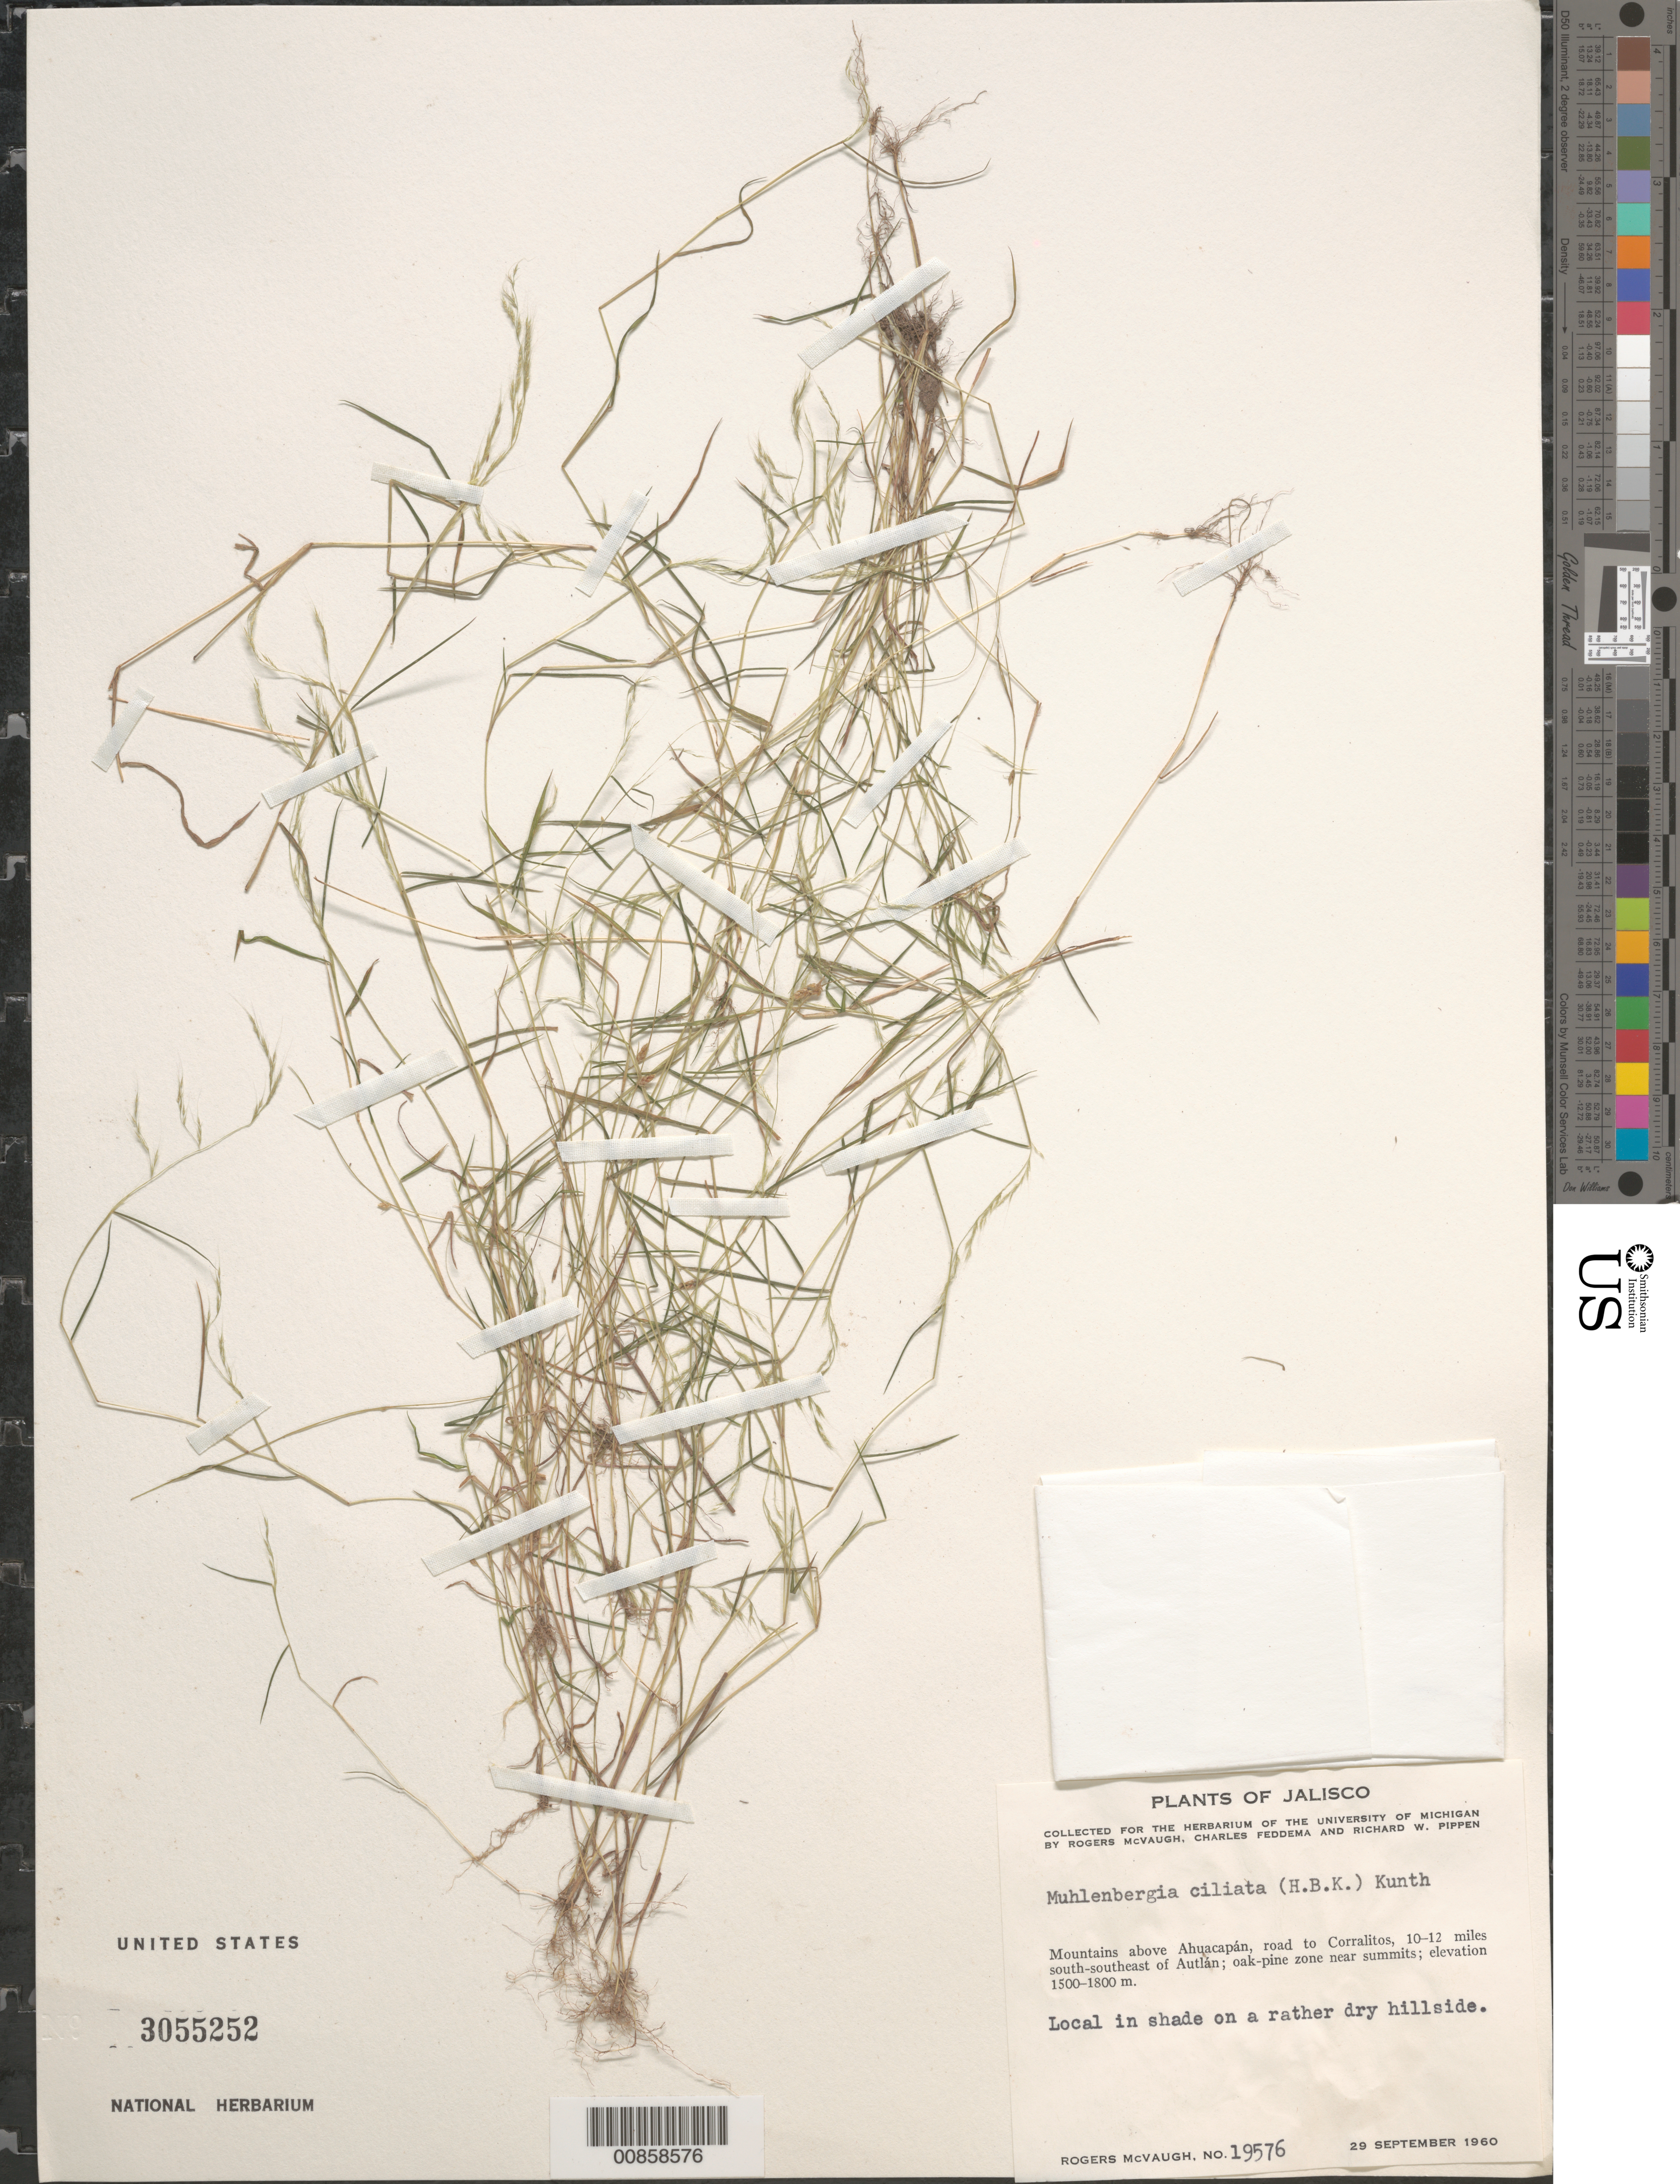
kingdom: Plantae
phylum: Tracheophyta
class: Liliopsida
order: Poales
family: Poaceae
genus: Muhlenbergia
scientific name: Muhlenbergia ciliata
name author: (Kunth) Trin.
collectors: R. McVaugh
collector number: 19576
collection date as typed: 29 Sep 1960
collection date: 1960-09-29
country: Mexico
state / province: Jalisco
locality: Mts. above Ahuacapan, road to Corralitos, 10-12 mi S of Autlan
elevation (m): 1800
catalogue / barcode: US 3055252